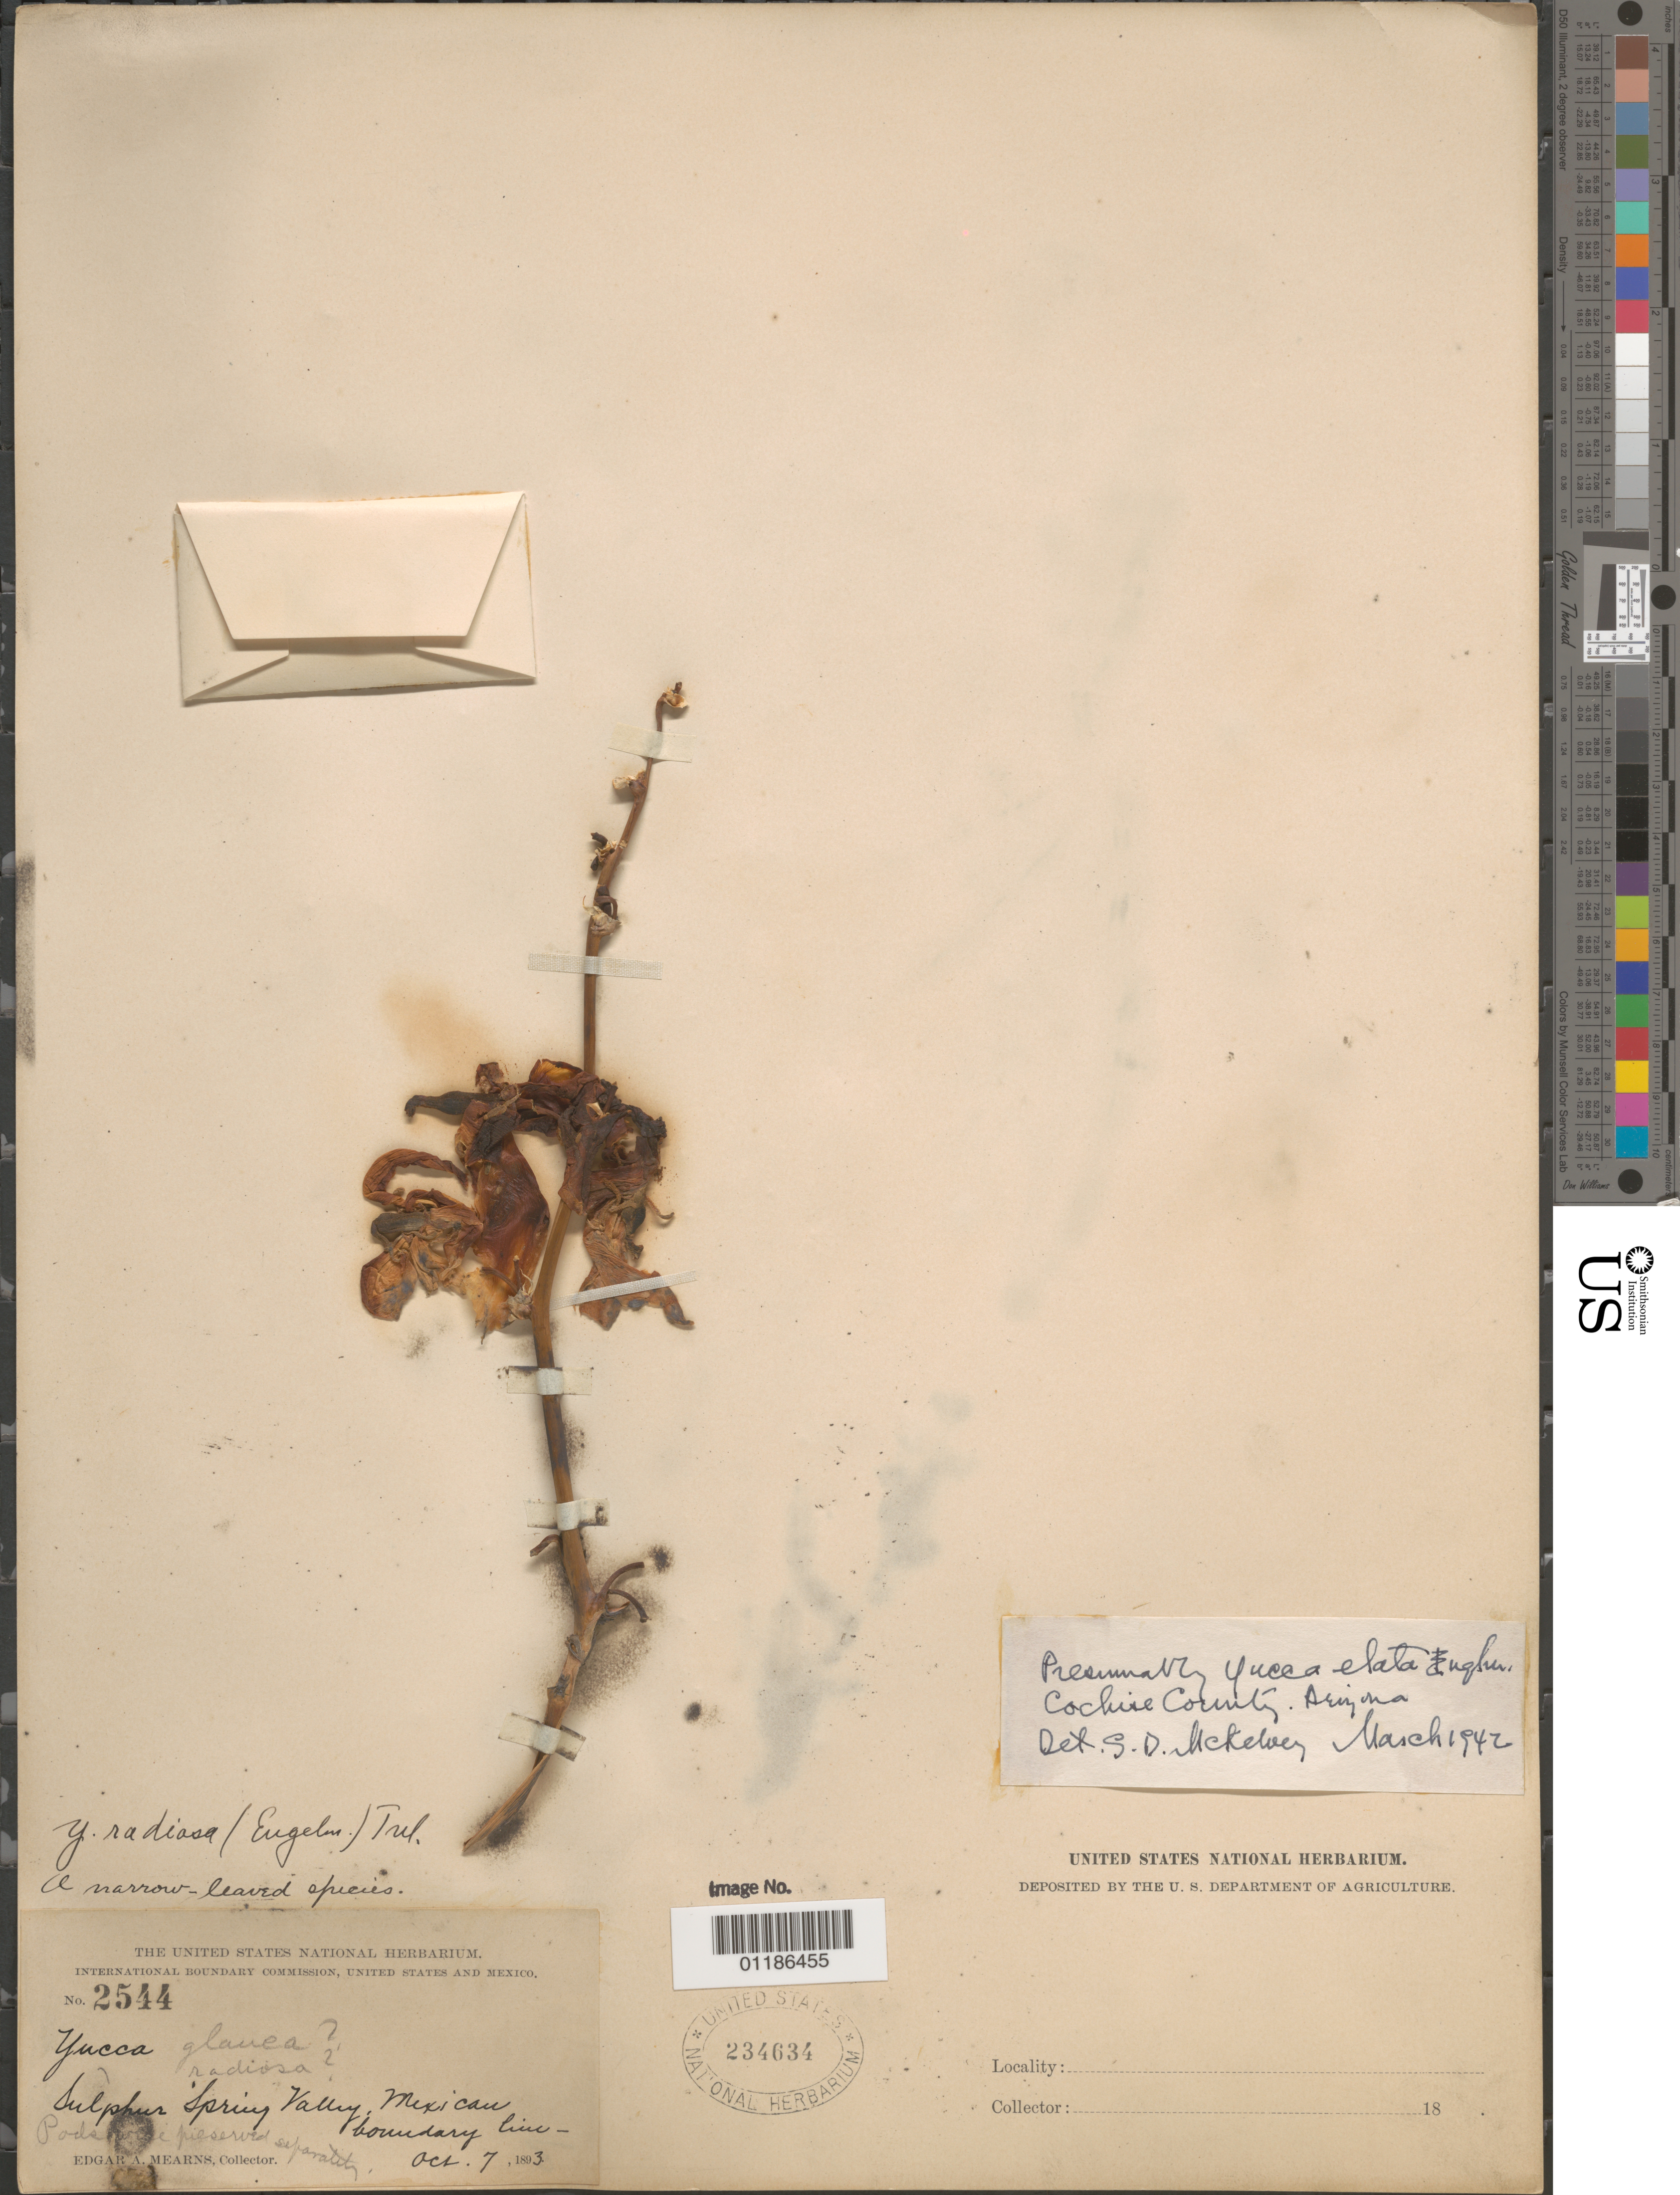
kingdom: Plantae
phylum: Tracheophyta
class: Liliopsida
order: Asparagales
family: Asparagaceae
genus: Yucca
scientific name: Yucca elata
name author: (Engelm.) Engelm.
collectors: E. A. Mearns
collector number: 2544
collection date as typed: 07 Oct 1893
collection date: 1893-10-07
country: United States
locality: Sulphur Spring Valley, Mexican Boundary Line.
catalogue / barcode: US 234634